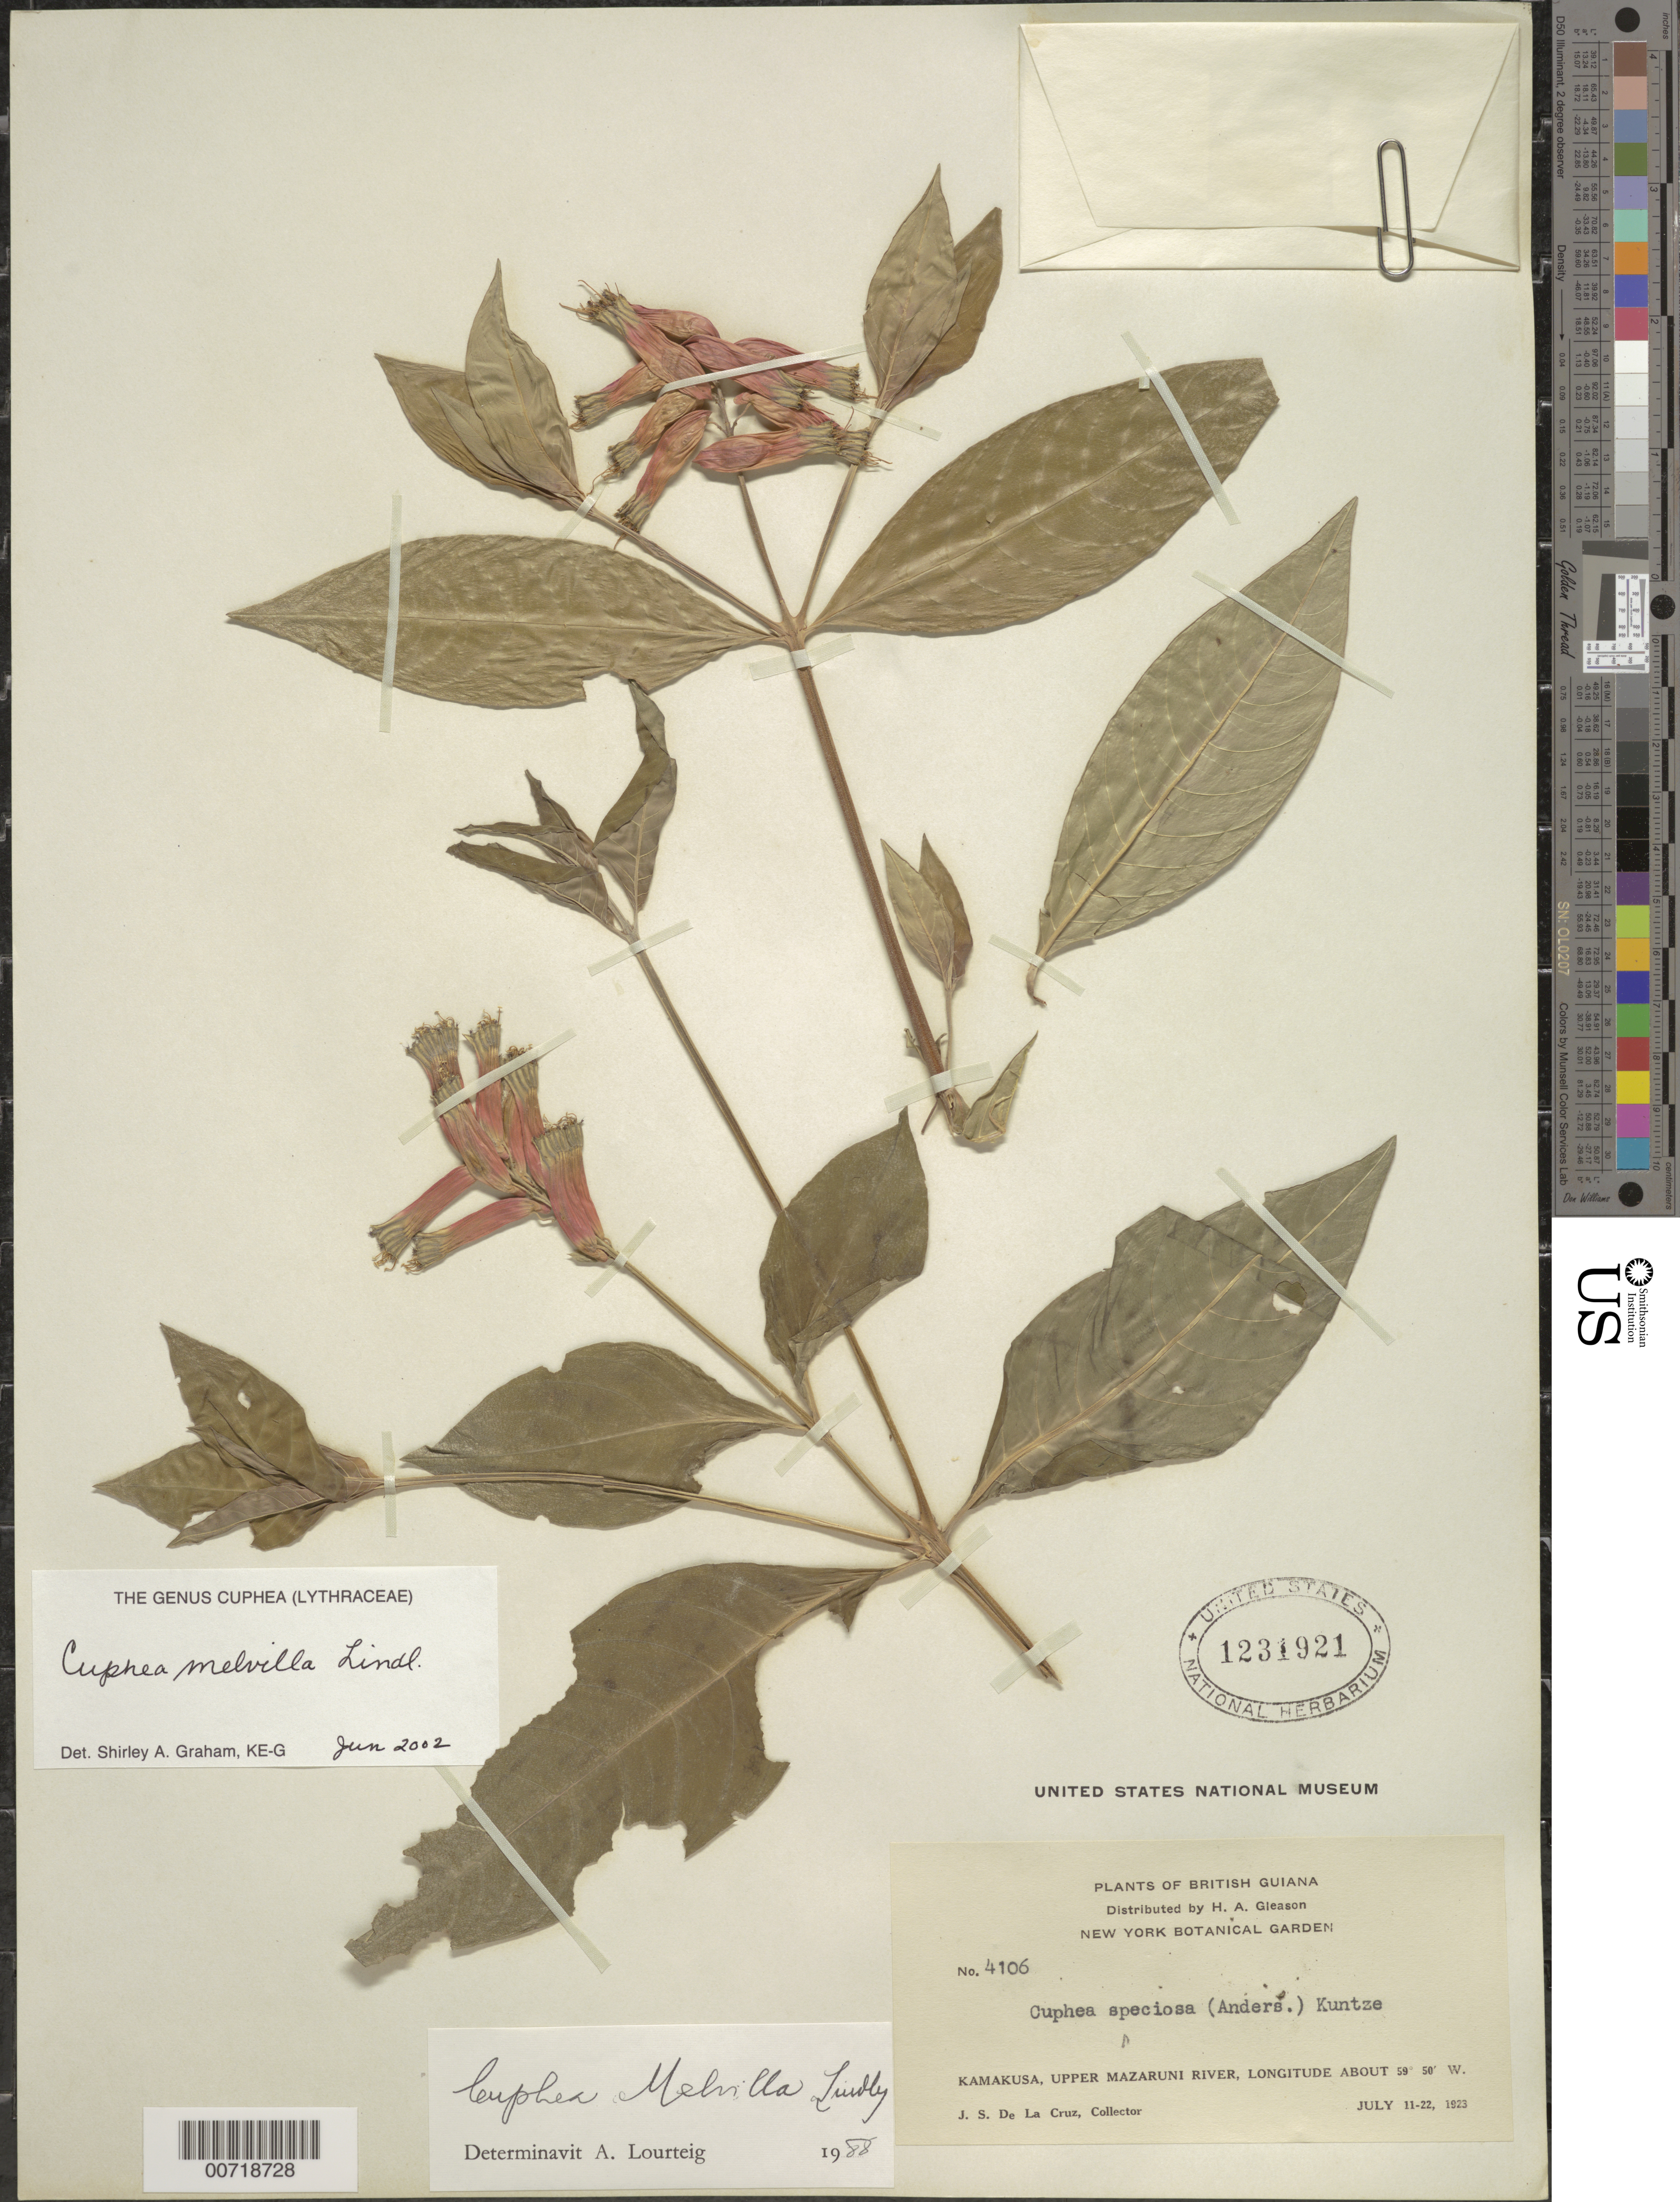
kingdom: Plantae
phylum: Tracheophyta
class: Magnoliopsida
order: Myrtales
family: Lythraceae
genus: Cuphea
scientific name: Cuphea melvilla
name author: Lindl.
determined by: Graham, Shirley Ann Tousch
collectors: J. S. de la Cruz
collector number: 4106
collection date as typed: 11-Jul-23 to 22-Jul-23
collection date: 1923-07-11/1923-07-22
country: Guyana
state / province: Cuyuni-Mazaruni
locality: Kamakusa, Upper Mazaruni R.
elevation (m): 100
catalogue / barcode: US 1231921